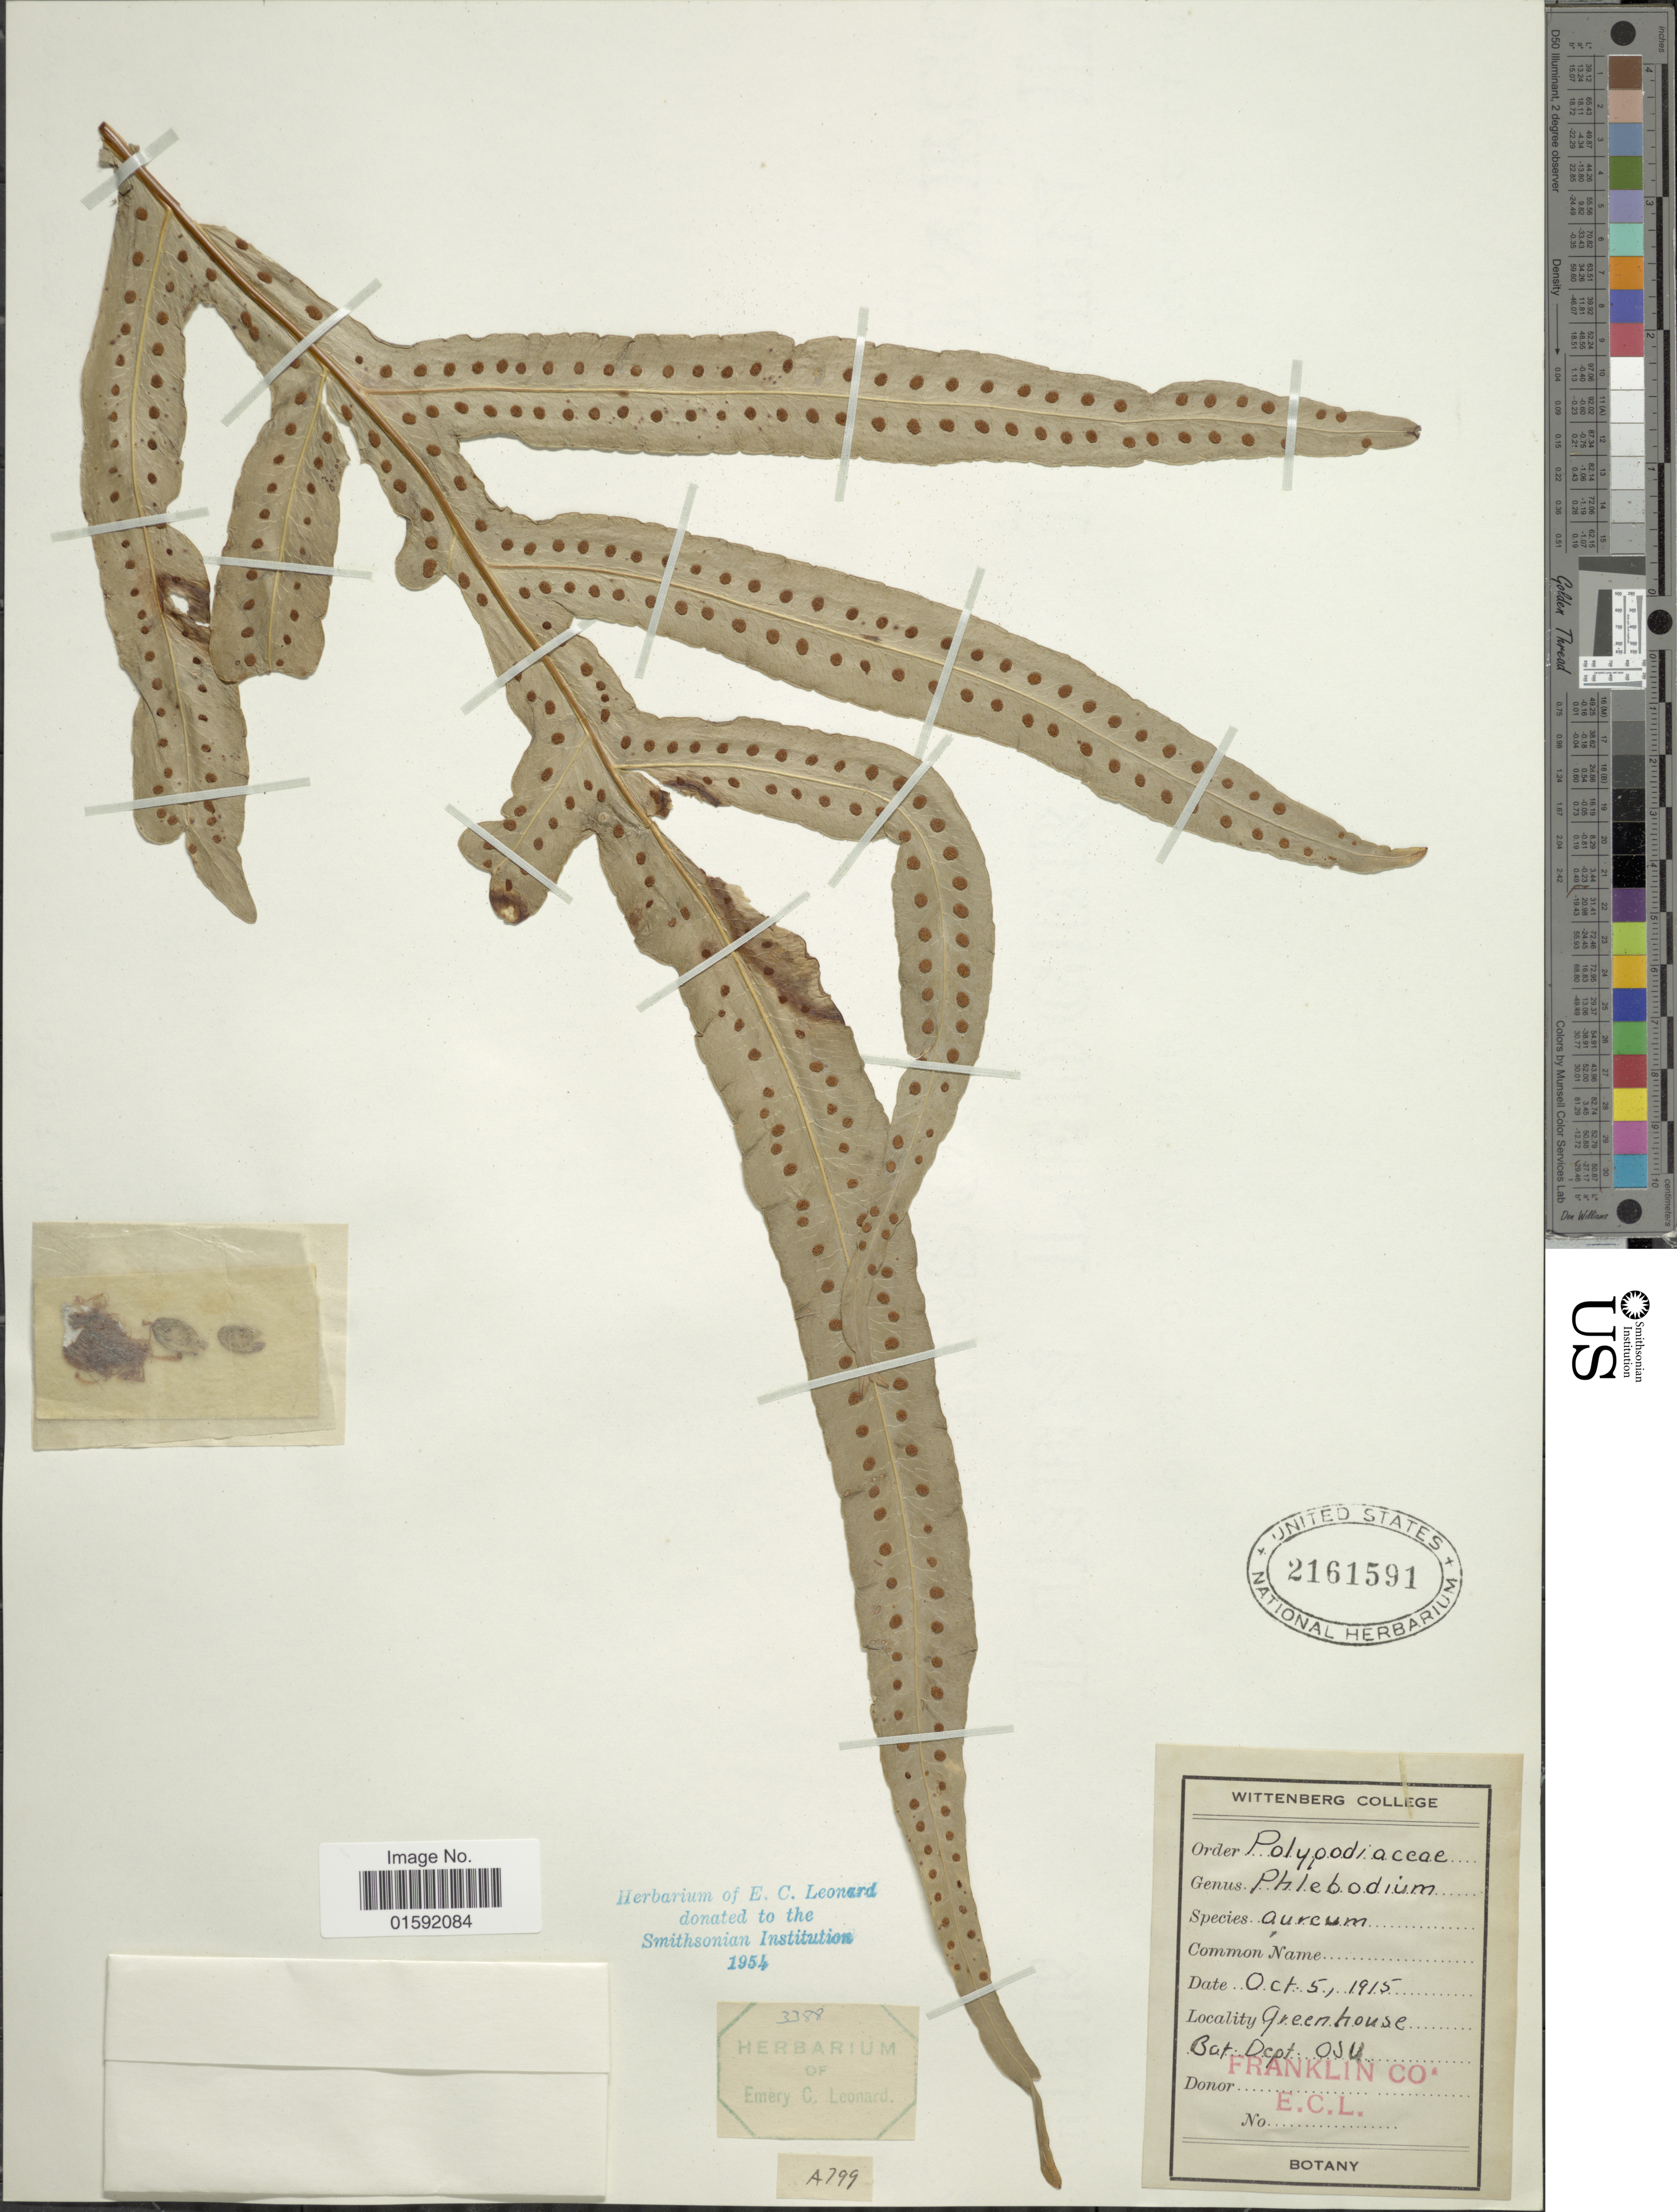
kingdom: Plantae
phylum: Tracheophyta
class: Polypodiopsida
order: Polypodiales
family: Polypodiaceae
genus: Phlebodium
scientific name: Phlebodium aureum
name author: (L.) J. Sm.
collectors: E. C. Leonard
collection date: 1915-10-05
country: United States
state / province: Ohio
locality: Greenhouse, Bot.Dept. Osu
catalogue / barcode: US 2161591